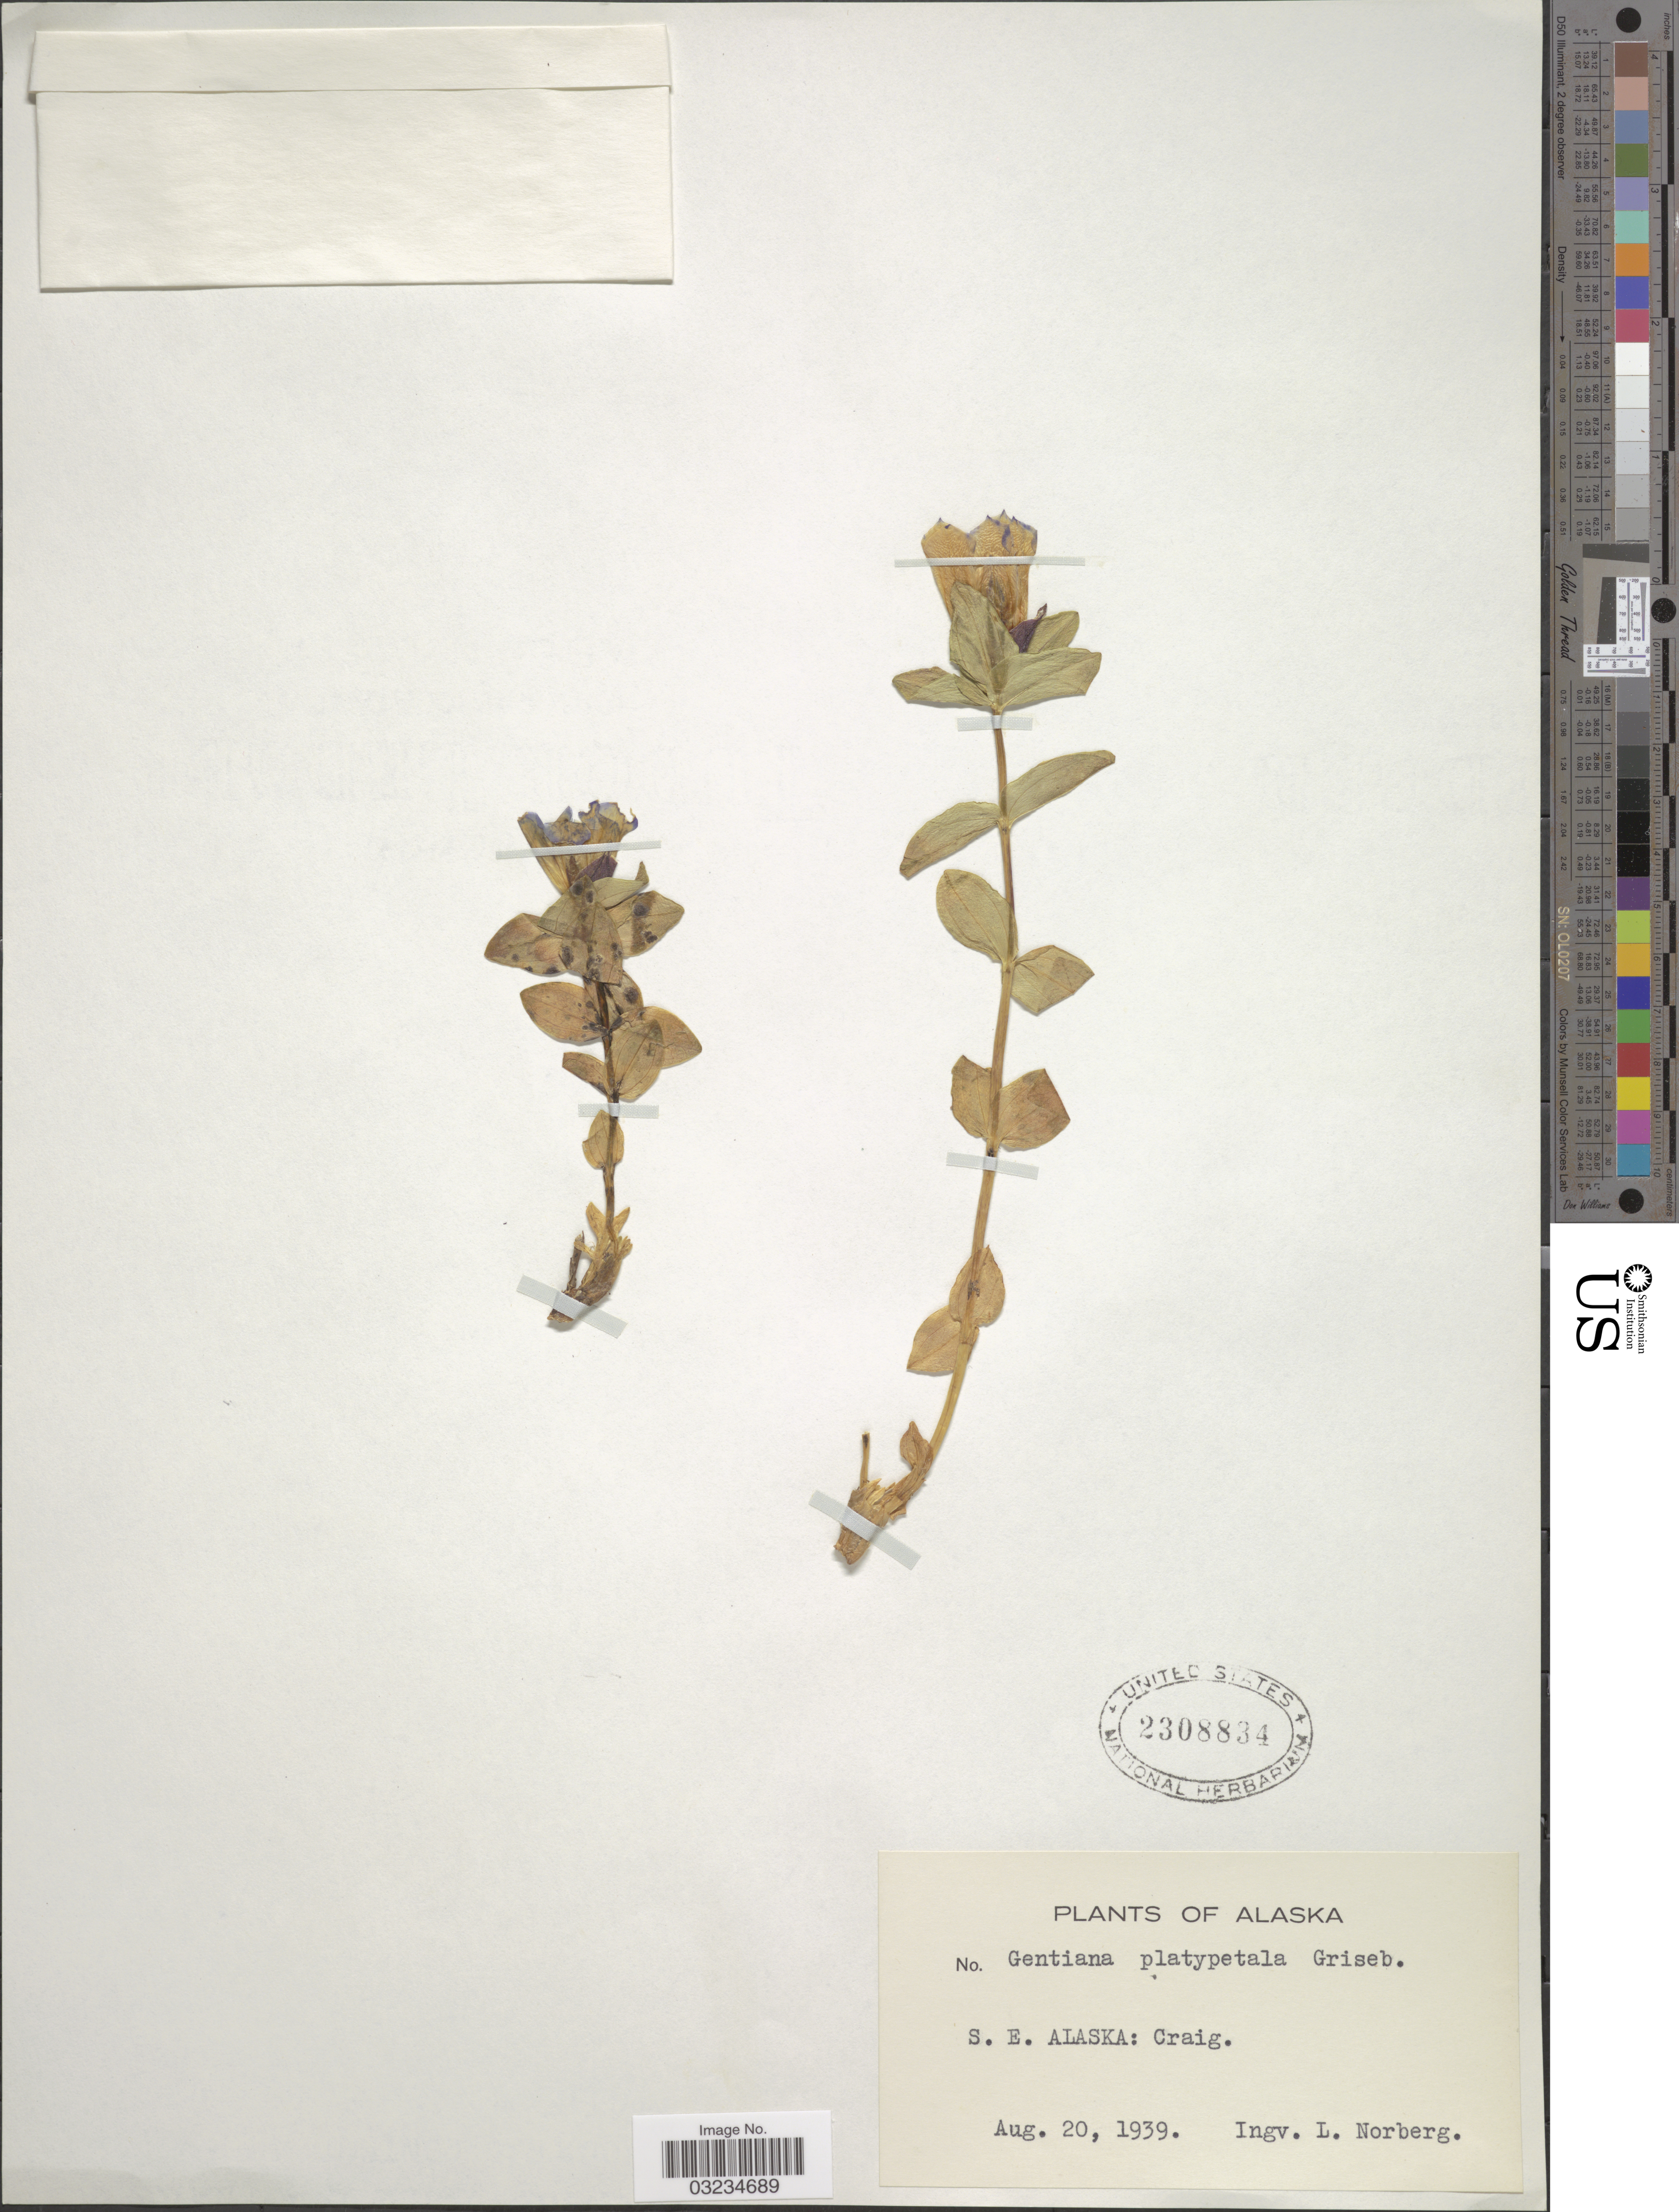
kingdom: Plantae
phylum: Tracheophyta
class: Magnoliopsida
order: Gentianales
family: Gentianaceae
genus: Gentiana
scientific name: Gentiana platypetala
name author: Griseb.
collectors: I. Norberg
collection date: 1939-08-20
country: United States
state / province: Alaska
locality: S.E. Alaska: Craig.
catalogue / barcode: US 2308834